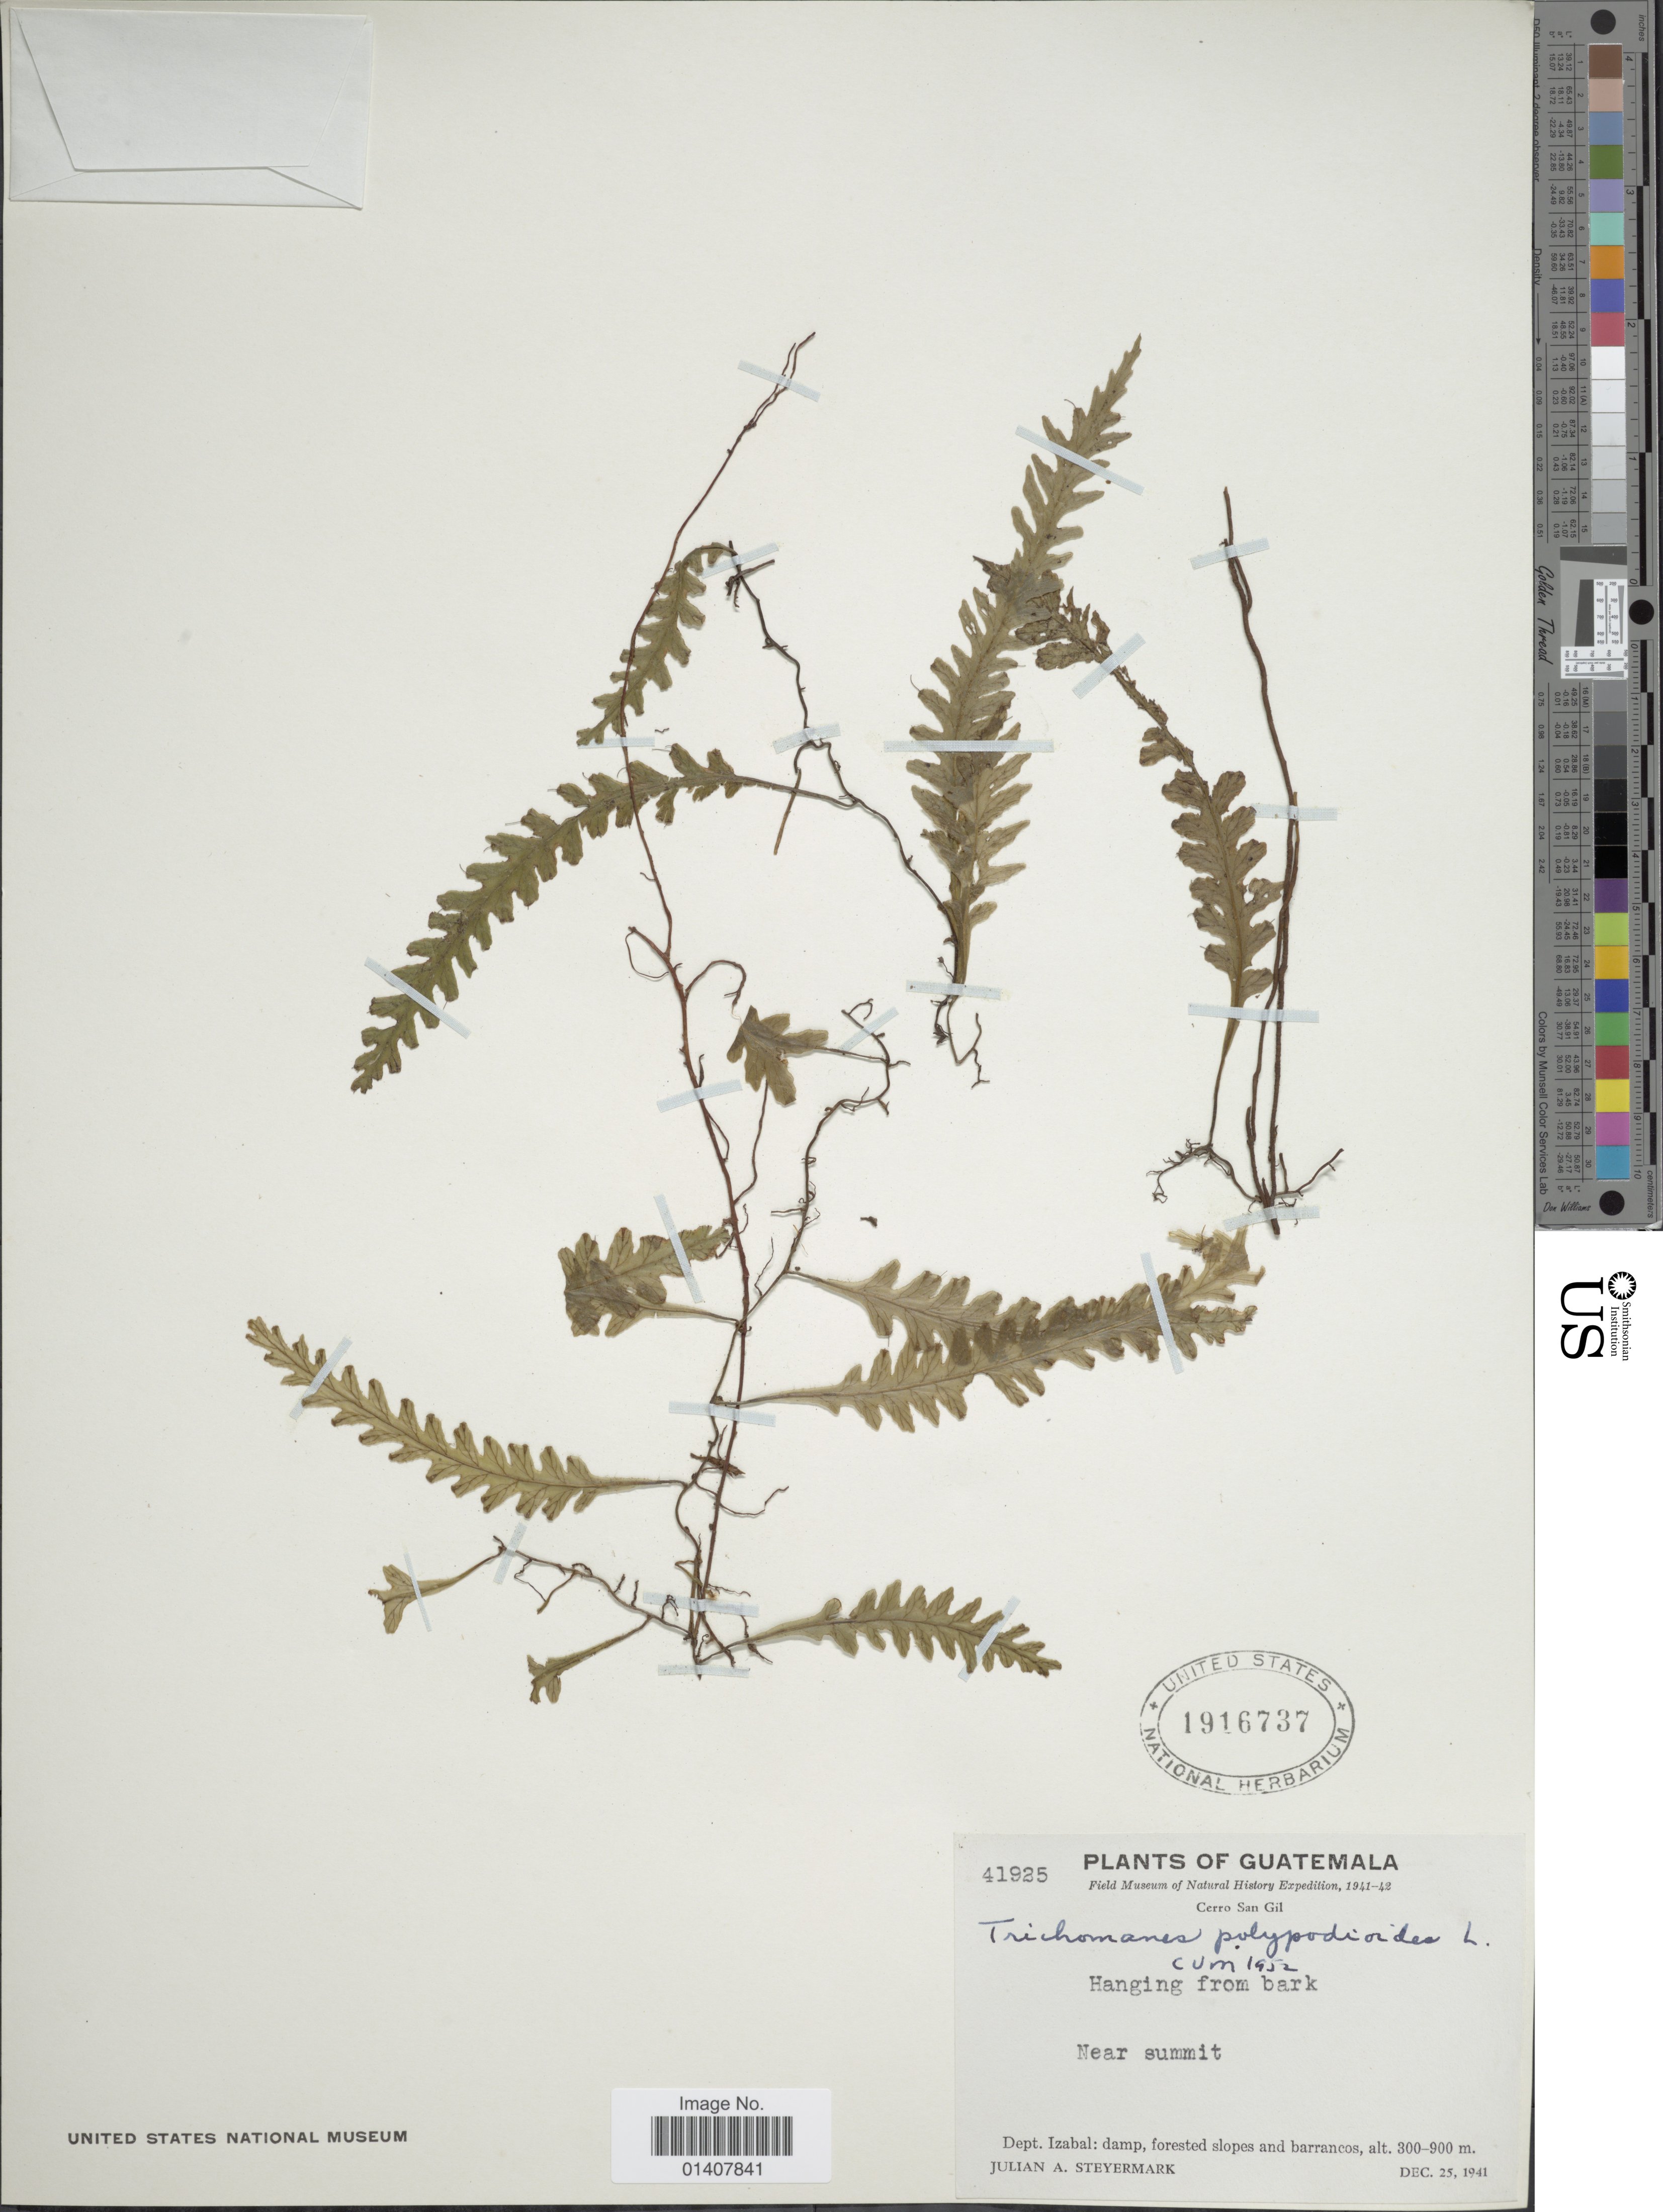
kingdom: Plantae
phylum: Tracheophyta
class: Polypodiopsida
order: Hymenophyllales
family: Hymenophyllaceae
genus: Trichomanes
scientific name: Trichomanes polypodioides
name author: L.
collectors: J. Steyermark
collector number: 41925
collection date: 1941-12-25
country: Guatemala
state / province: Izabal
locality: Cerro San Gil. Dept. Izabal: damp, forested slopes and barrancos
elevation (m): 300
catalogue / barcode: US 1916737